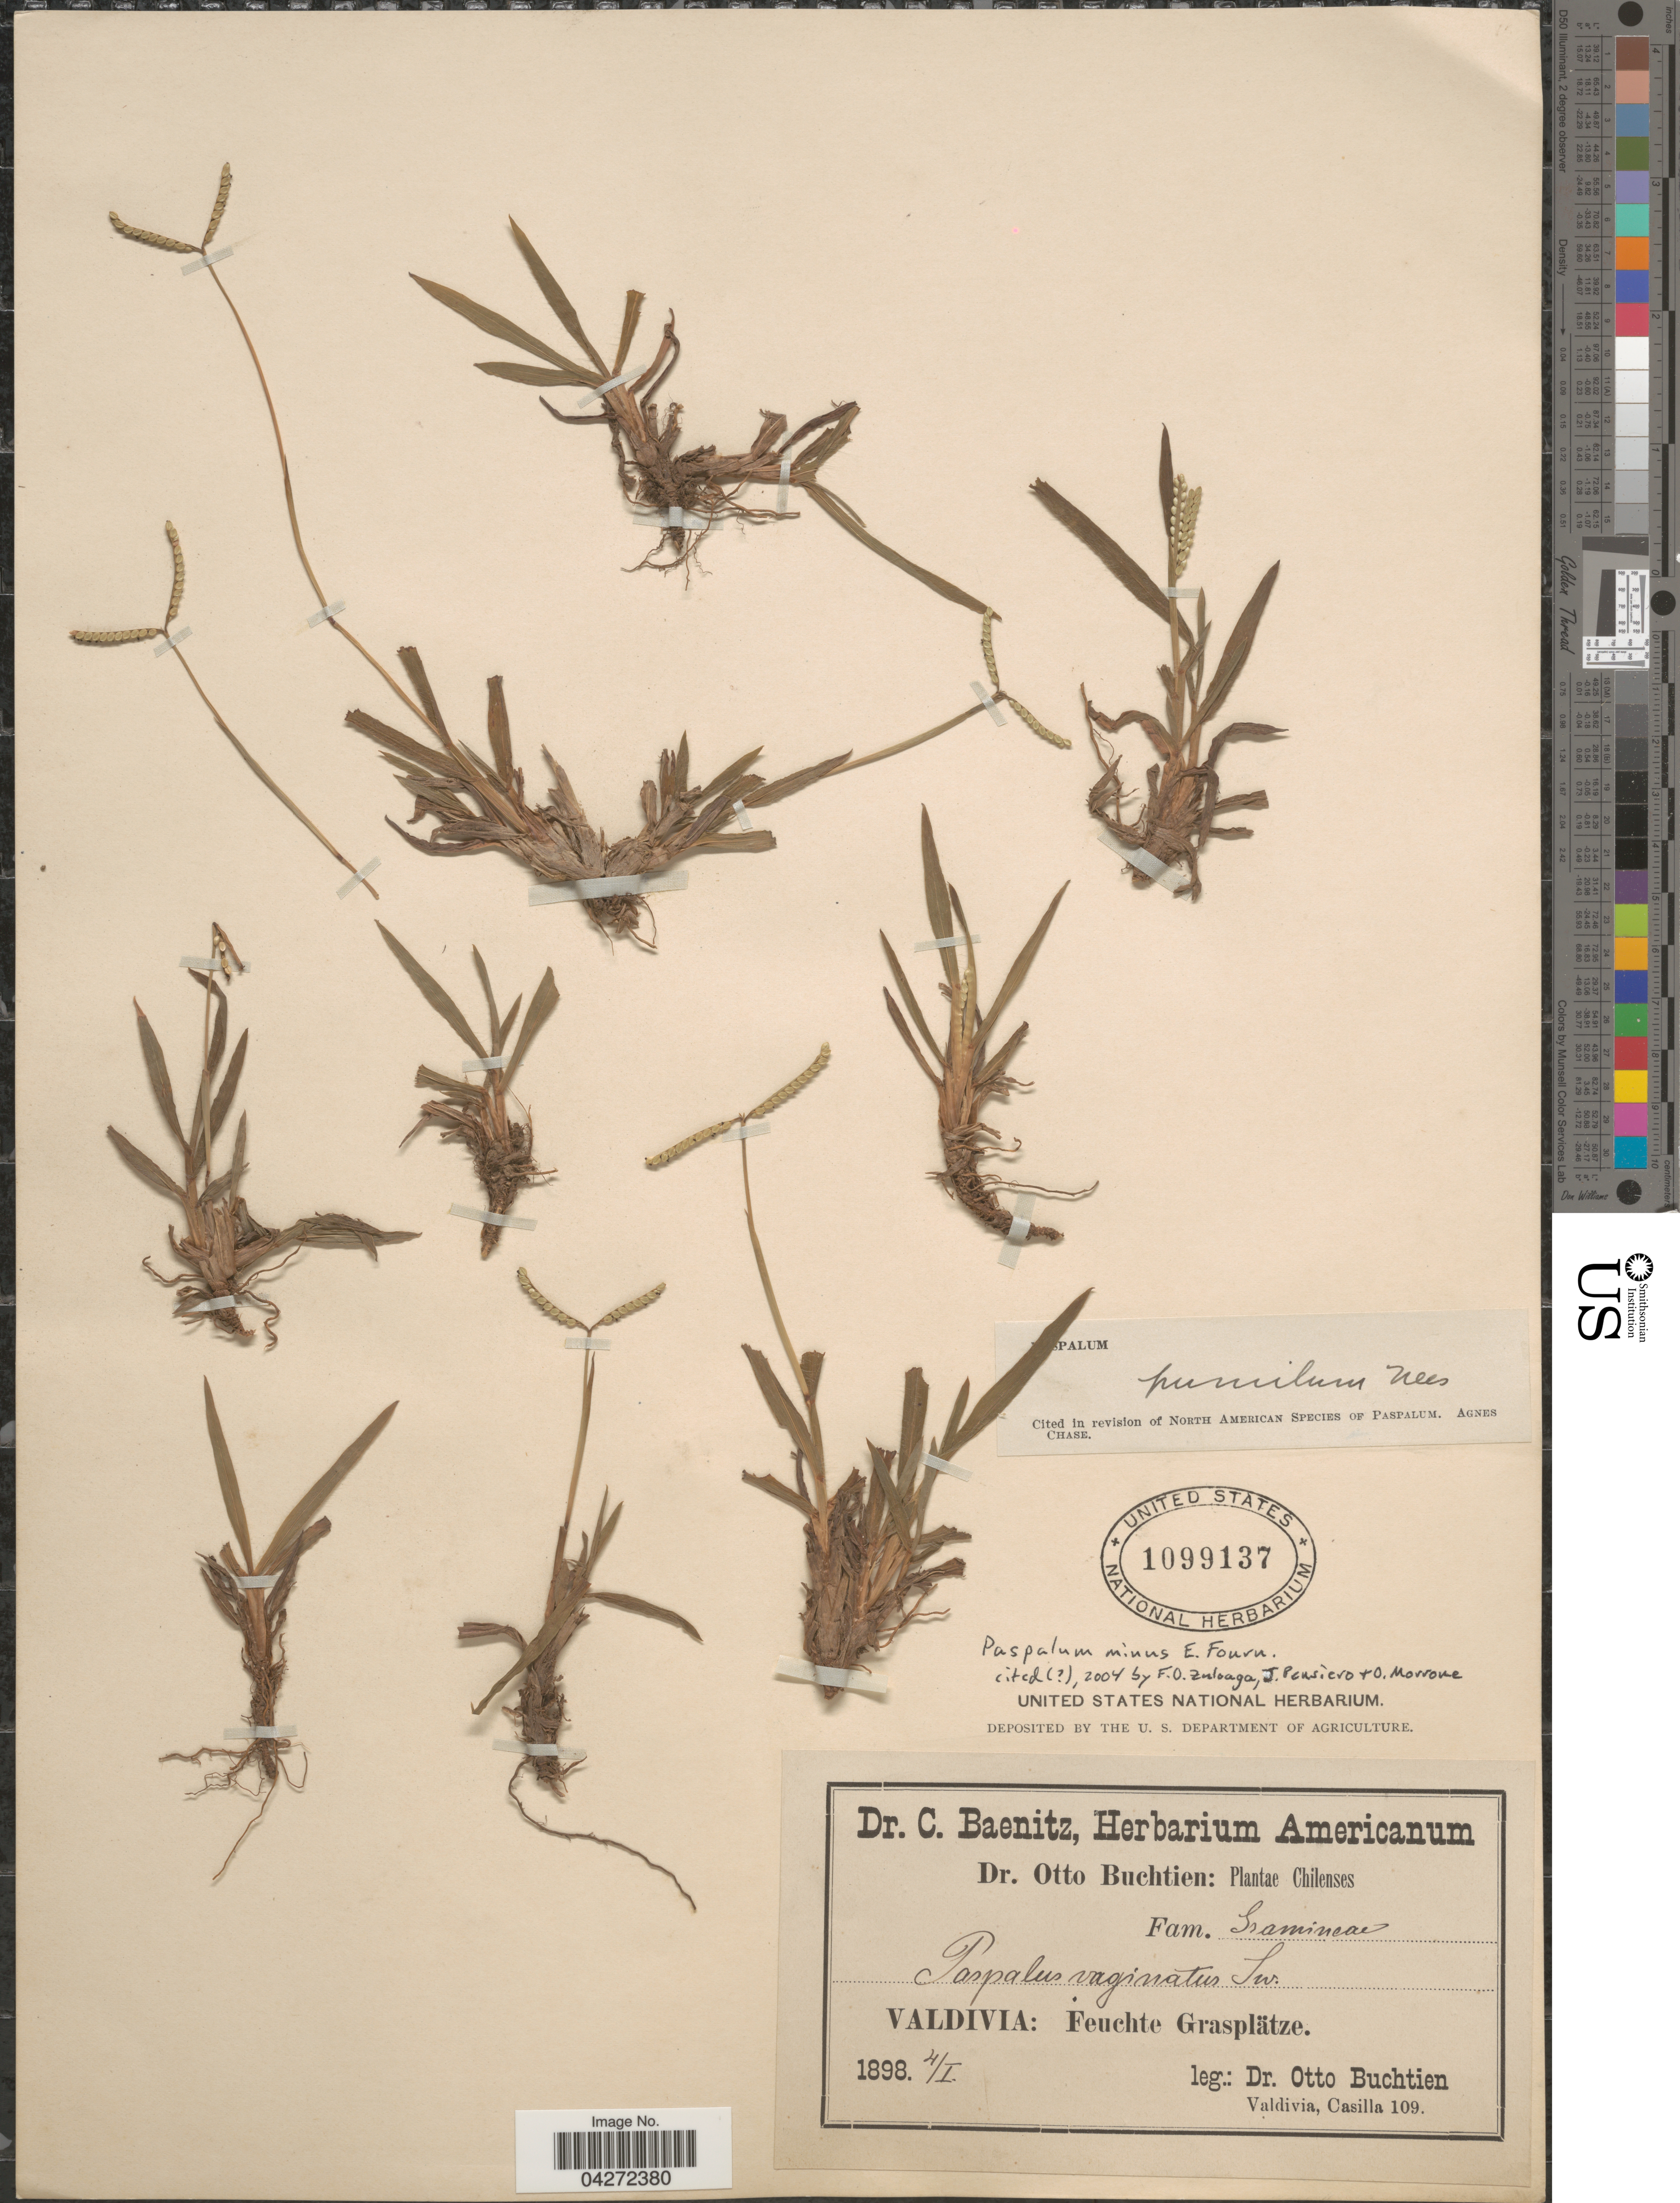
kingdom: Plantae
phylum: Tracheophyta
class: Liliopsida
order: Poales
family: Poaceae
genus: Paspalum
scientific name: Paspalum minus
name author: E. Fourn.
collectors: O. Buchtien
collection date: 1898-01-04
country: Chile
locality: Valdivia: Feuchte Grasplätze.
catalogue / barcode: US 1099137